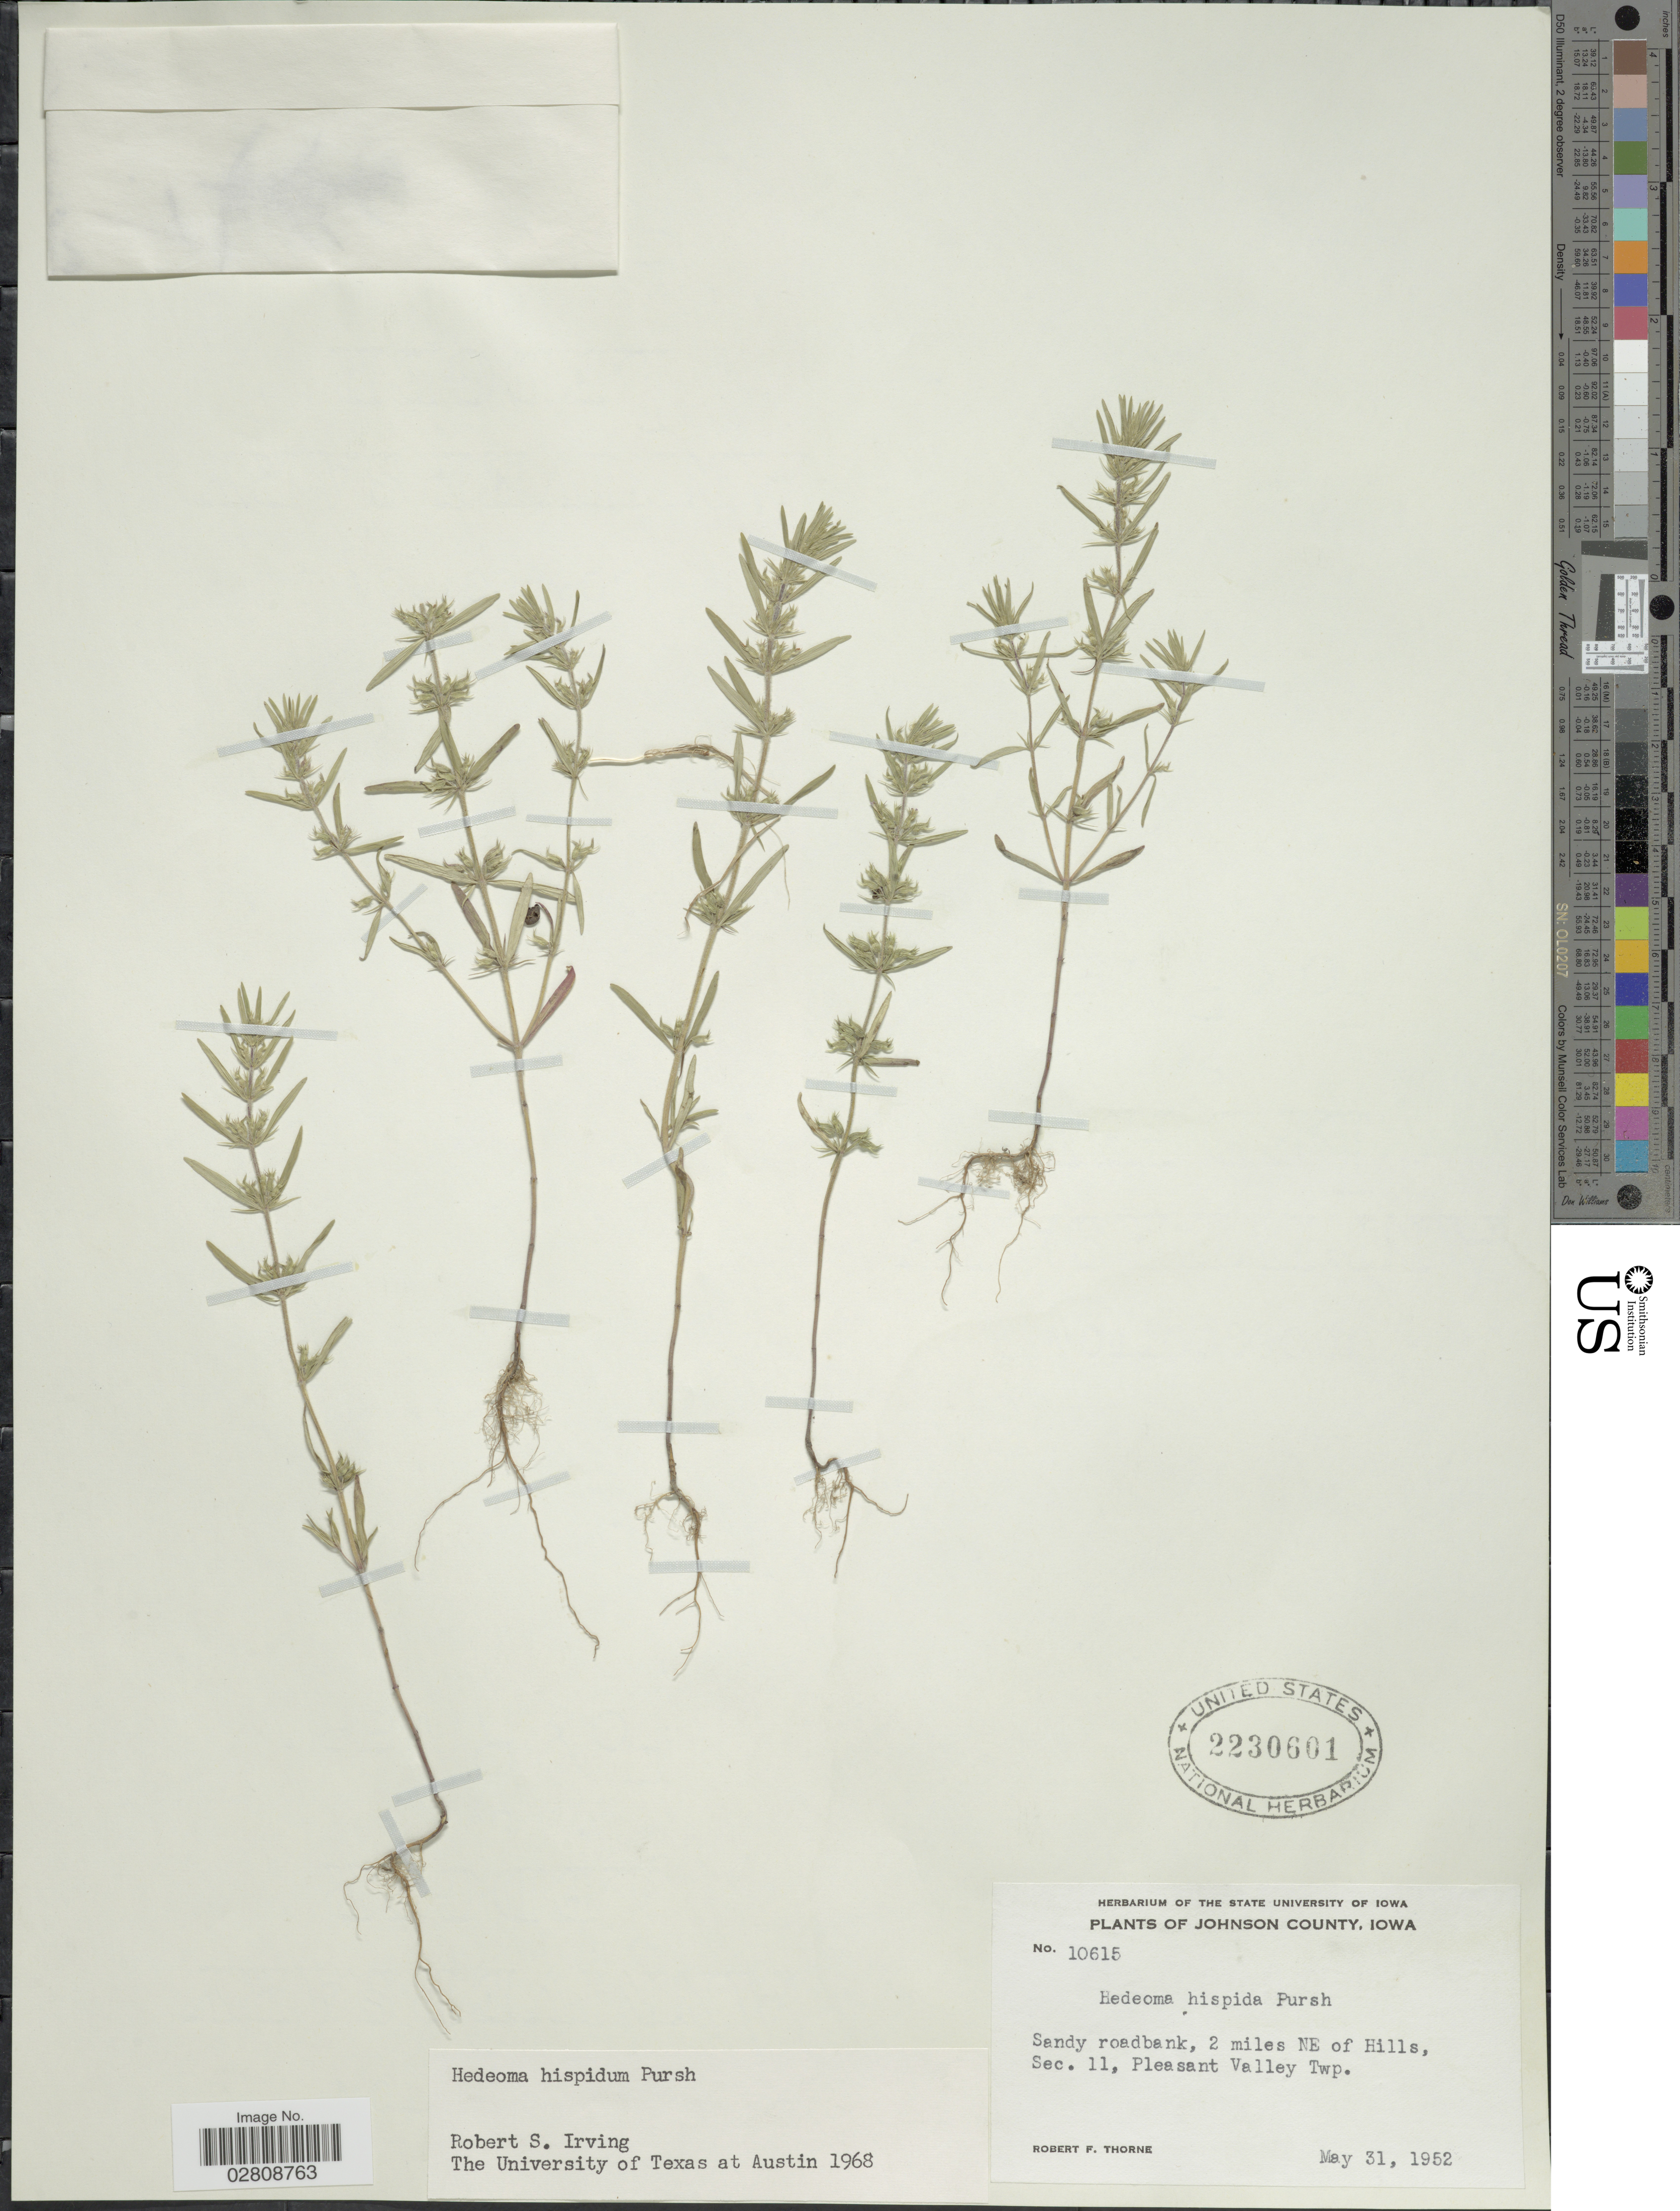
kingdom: Plantae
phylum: Tracheophyta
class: Magnoliopsida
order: Lamiales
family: Lamiaceae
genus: Hedeoma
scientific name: Hedeoma hispida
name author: Pursh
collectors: R. F. Thorne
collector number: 10615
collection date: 1952-05-31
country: United States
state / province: Iowa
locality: Johnson County. Sandy roadbank, 2 miles NE of Hills, Sec. 11, Pleasant Valley Twp.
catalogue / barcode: US 2230601